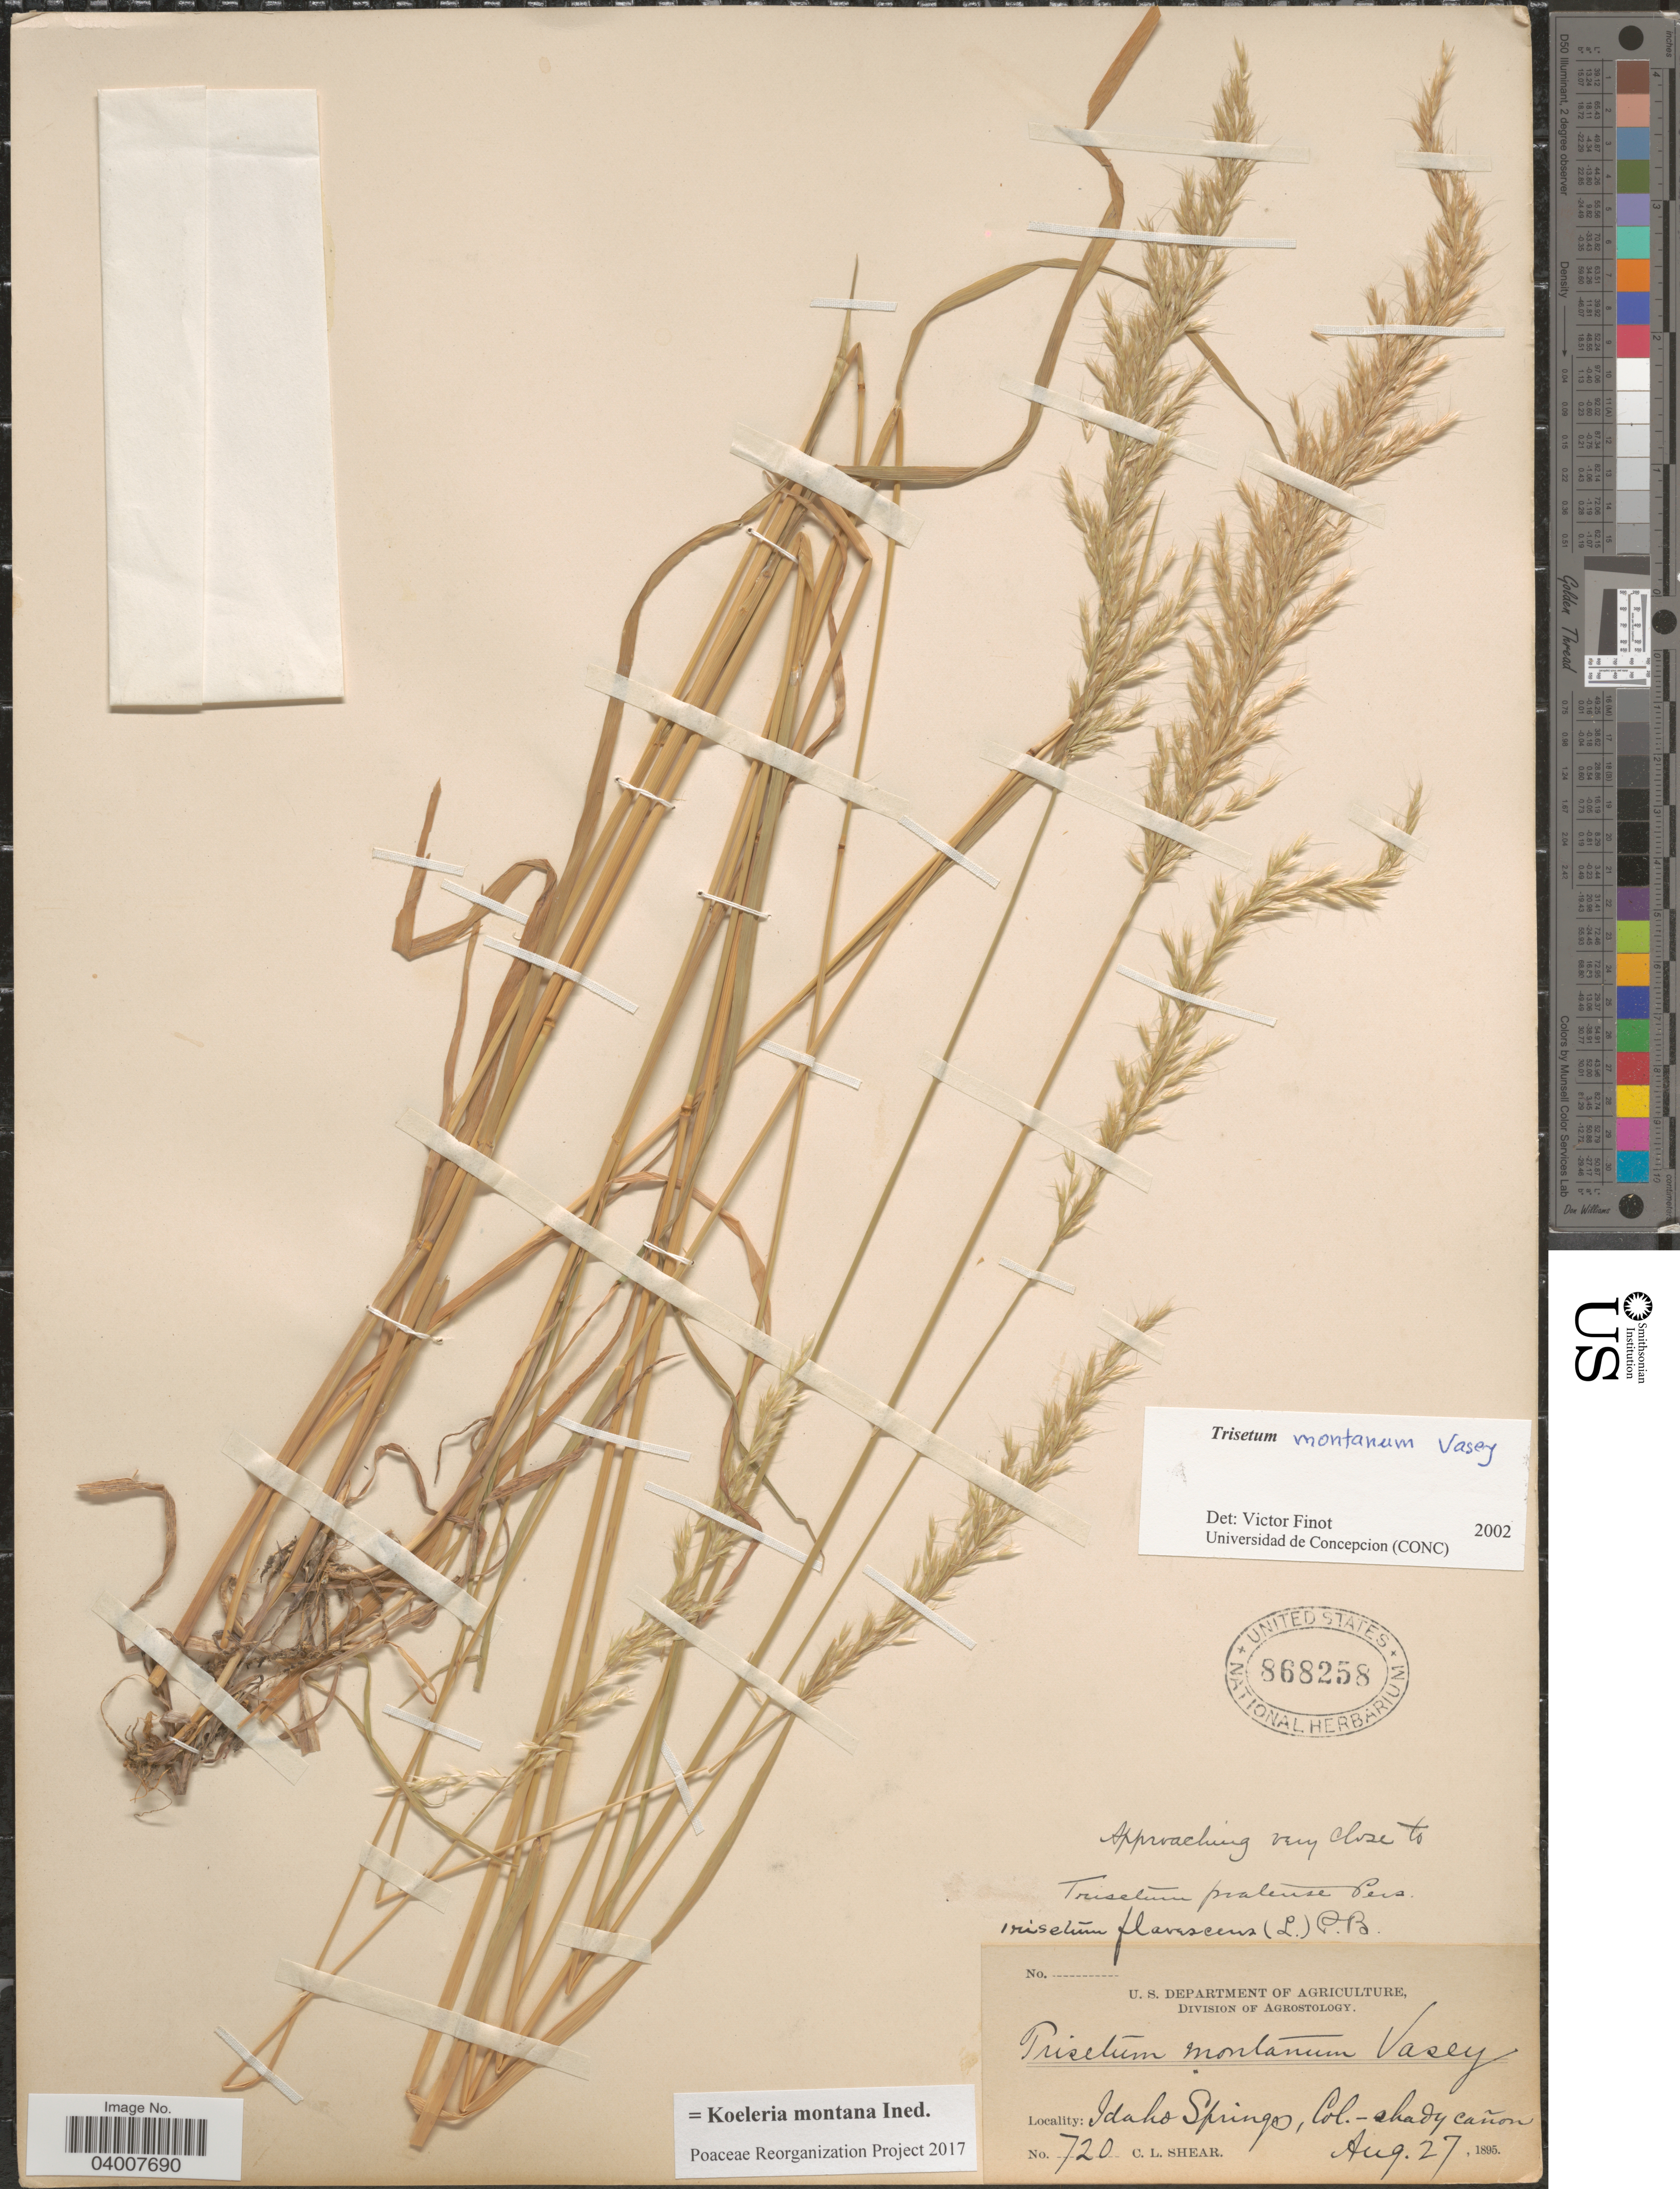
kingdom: Plantae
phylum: Tracheophyta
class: Liliopsida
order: Poales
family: Poaceae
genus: Koeleria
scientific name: Koeleria montana ined.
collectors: C. L. Shear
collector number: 720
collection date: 1895-08-27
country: United States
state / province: Colorado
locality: Idaho Springs.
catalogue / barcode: US 868258